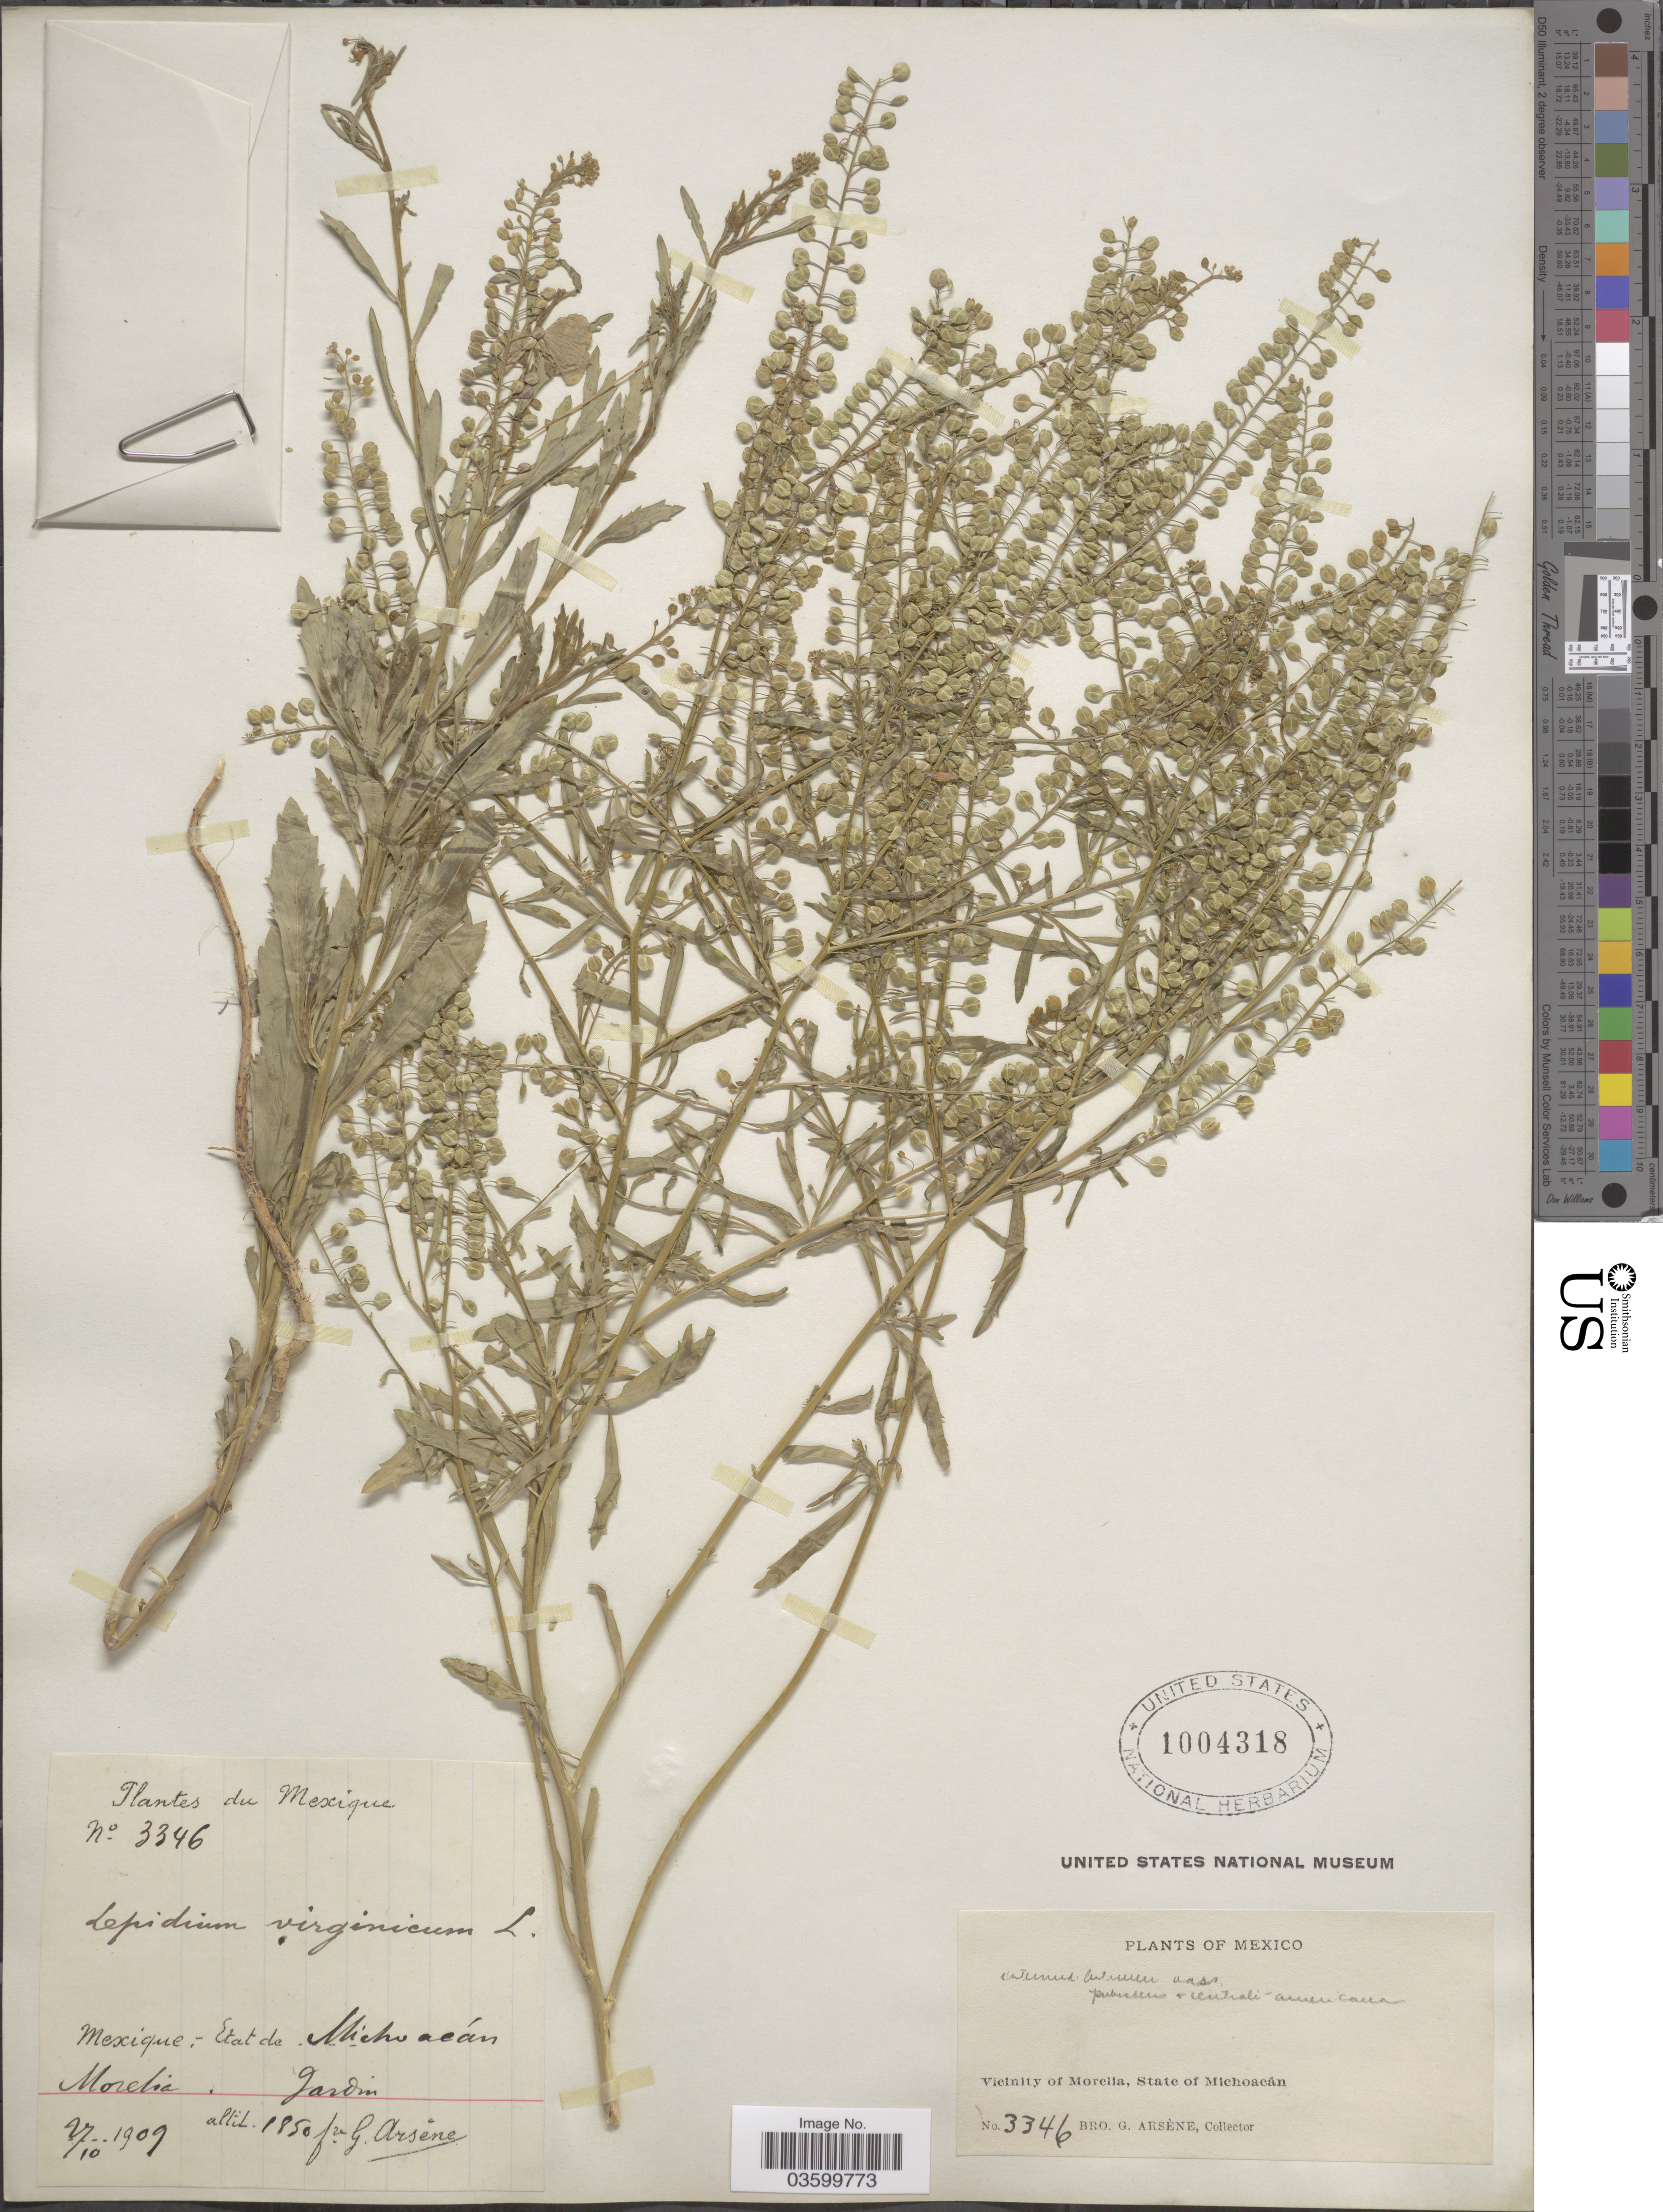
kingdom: Plantae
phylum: Tracheophyta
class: Magnoliopsida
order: Brassicales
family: Brassicaceae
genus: Lepidium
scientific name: Lepidium virginicum var. pubescens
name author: (Greene) C.L. Hitchc.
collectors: Bro. G. Arsène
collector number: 3346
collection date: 1909-10-02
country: Mexico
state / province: Michoacán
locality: Vicinity of Morelia. Jardin.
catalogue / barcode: US 1004318